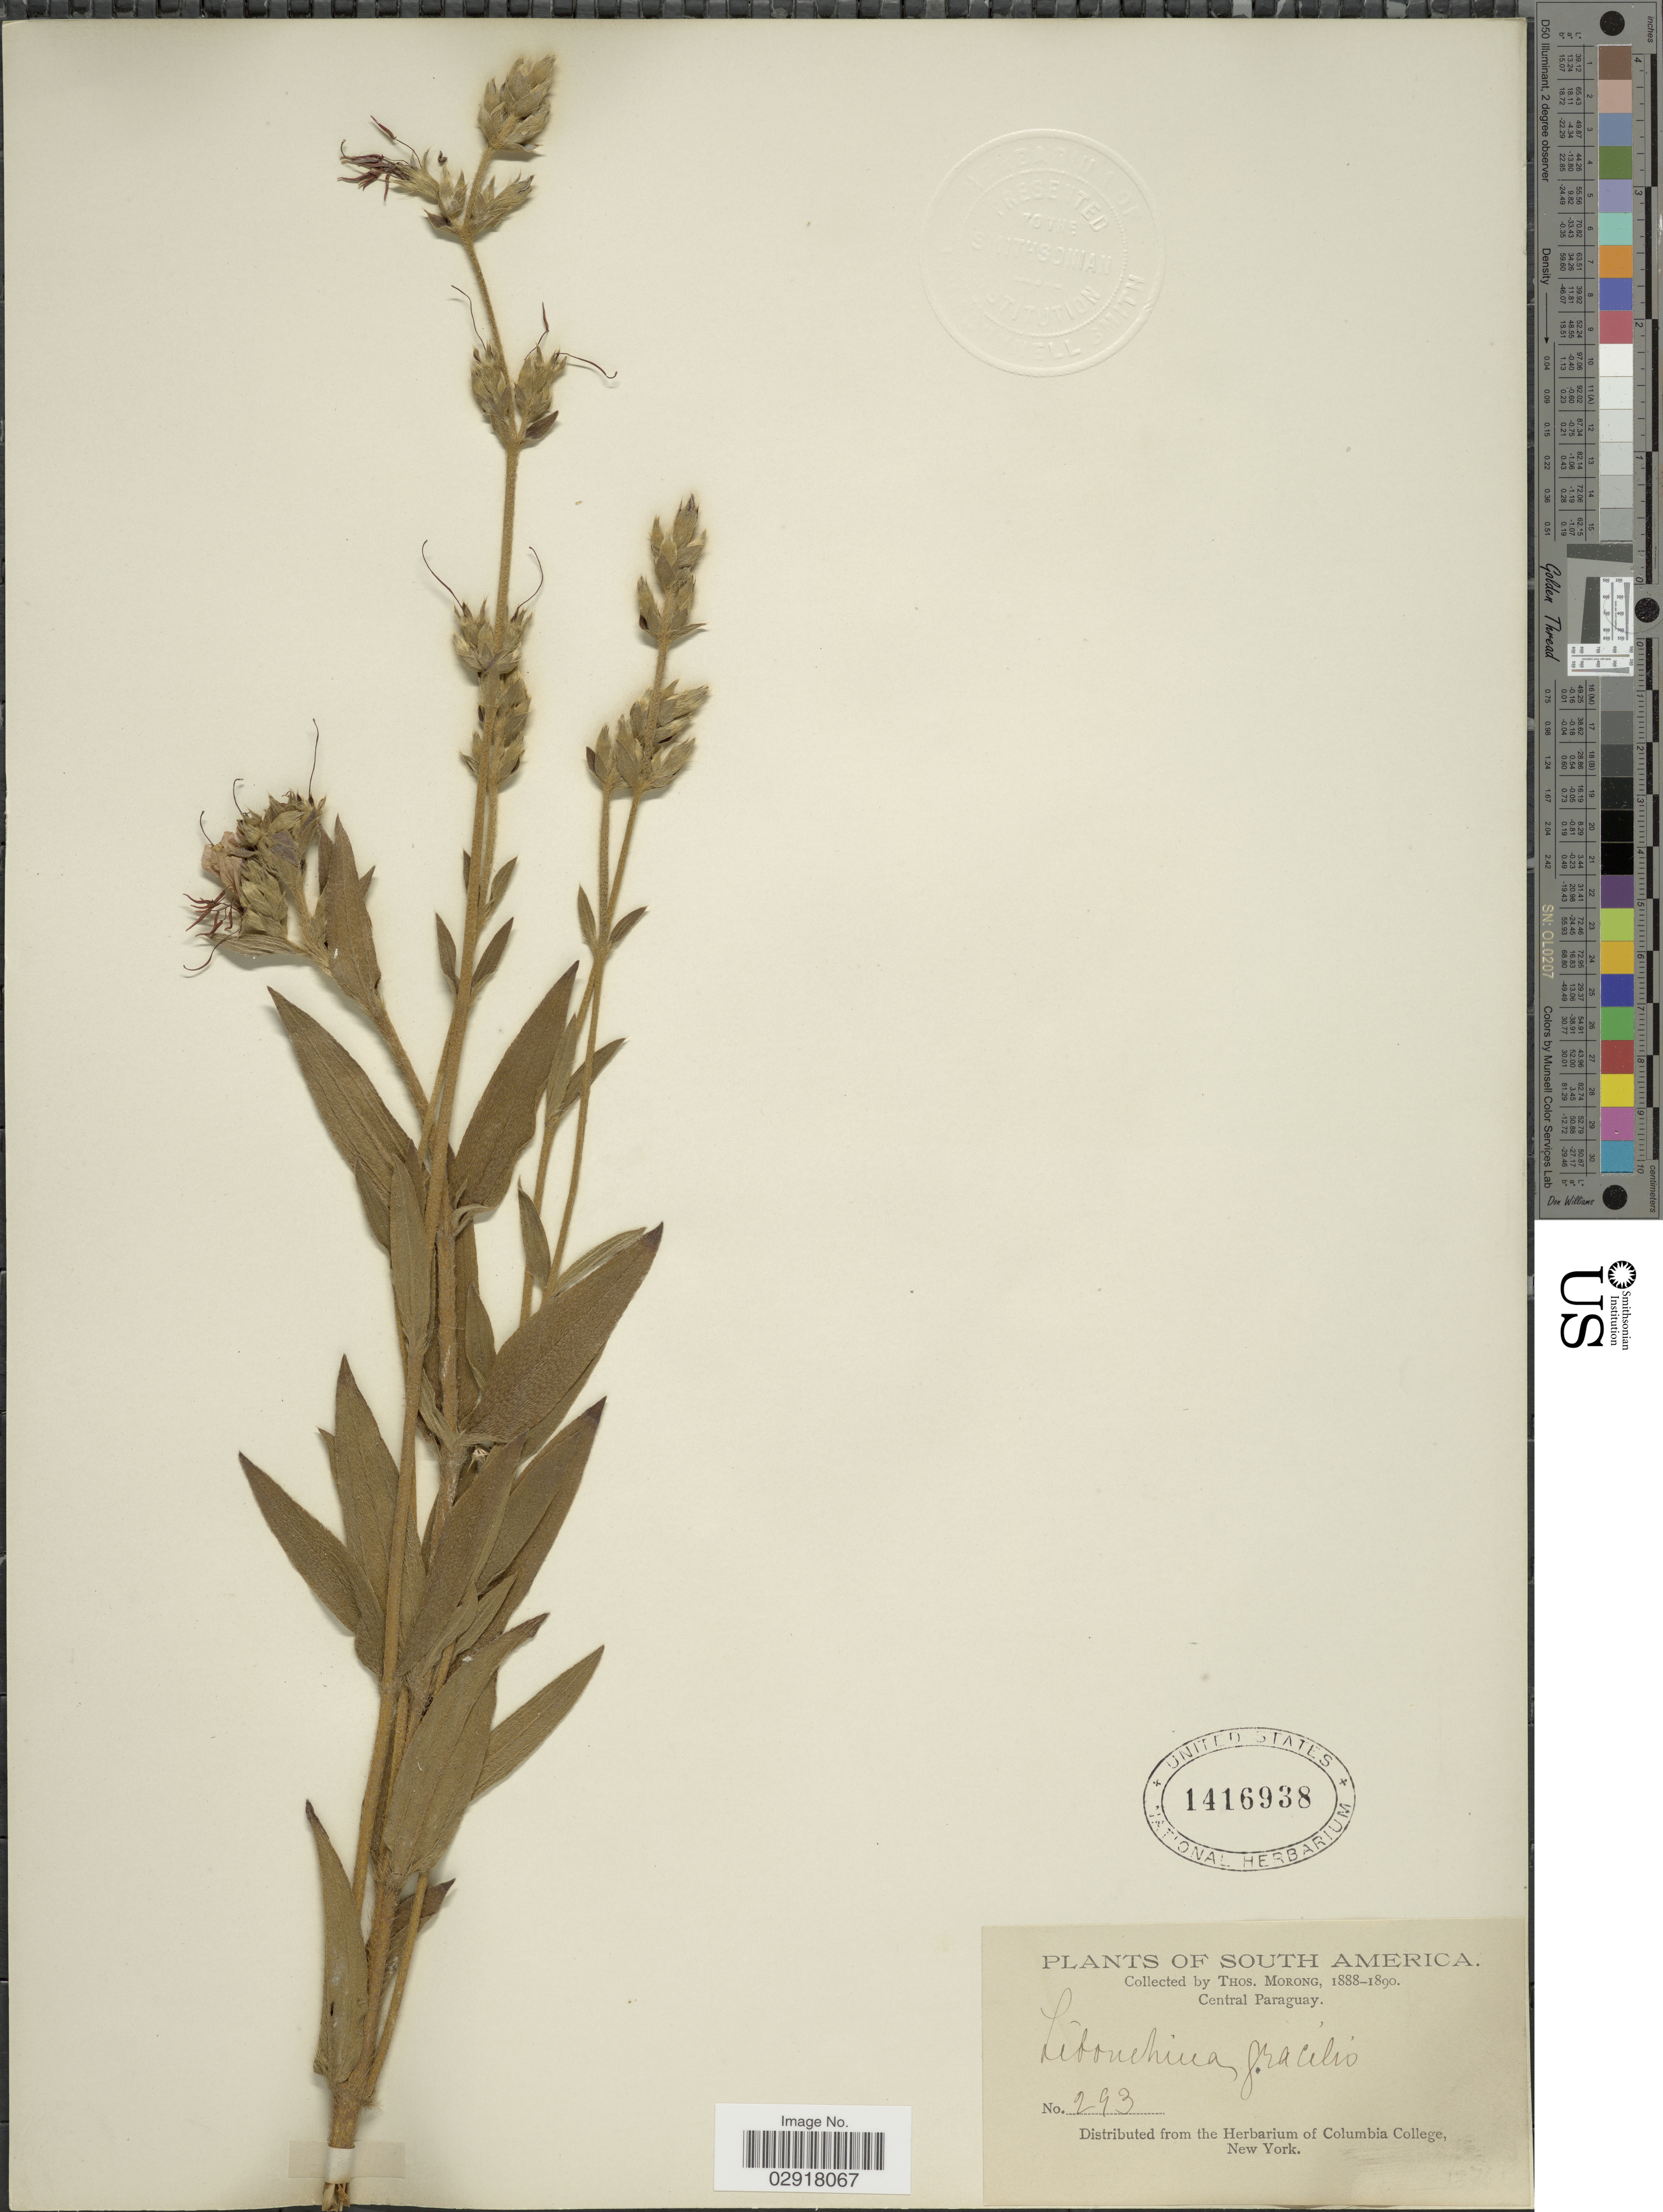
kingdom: Plantae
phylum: Tracheophyta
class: Magnoliopsida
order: Myrtales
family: Melastomataceae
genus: Chaetogastra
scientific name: Chaetogastra gracilis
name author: (Bonpl.) DC.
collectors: ex herb. T. Morong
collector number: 293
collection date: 1888/1890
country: Paraguay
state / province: Central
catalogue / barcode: US 1416938